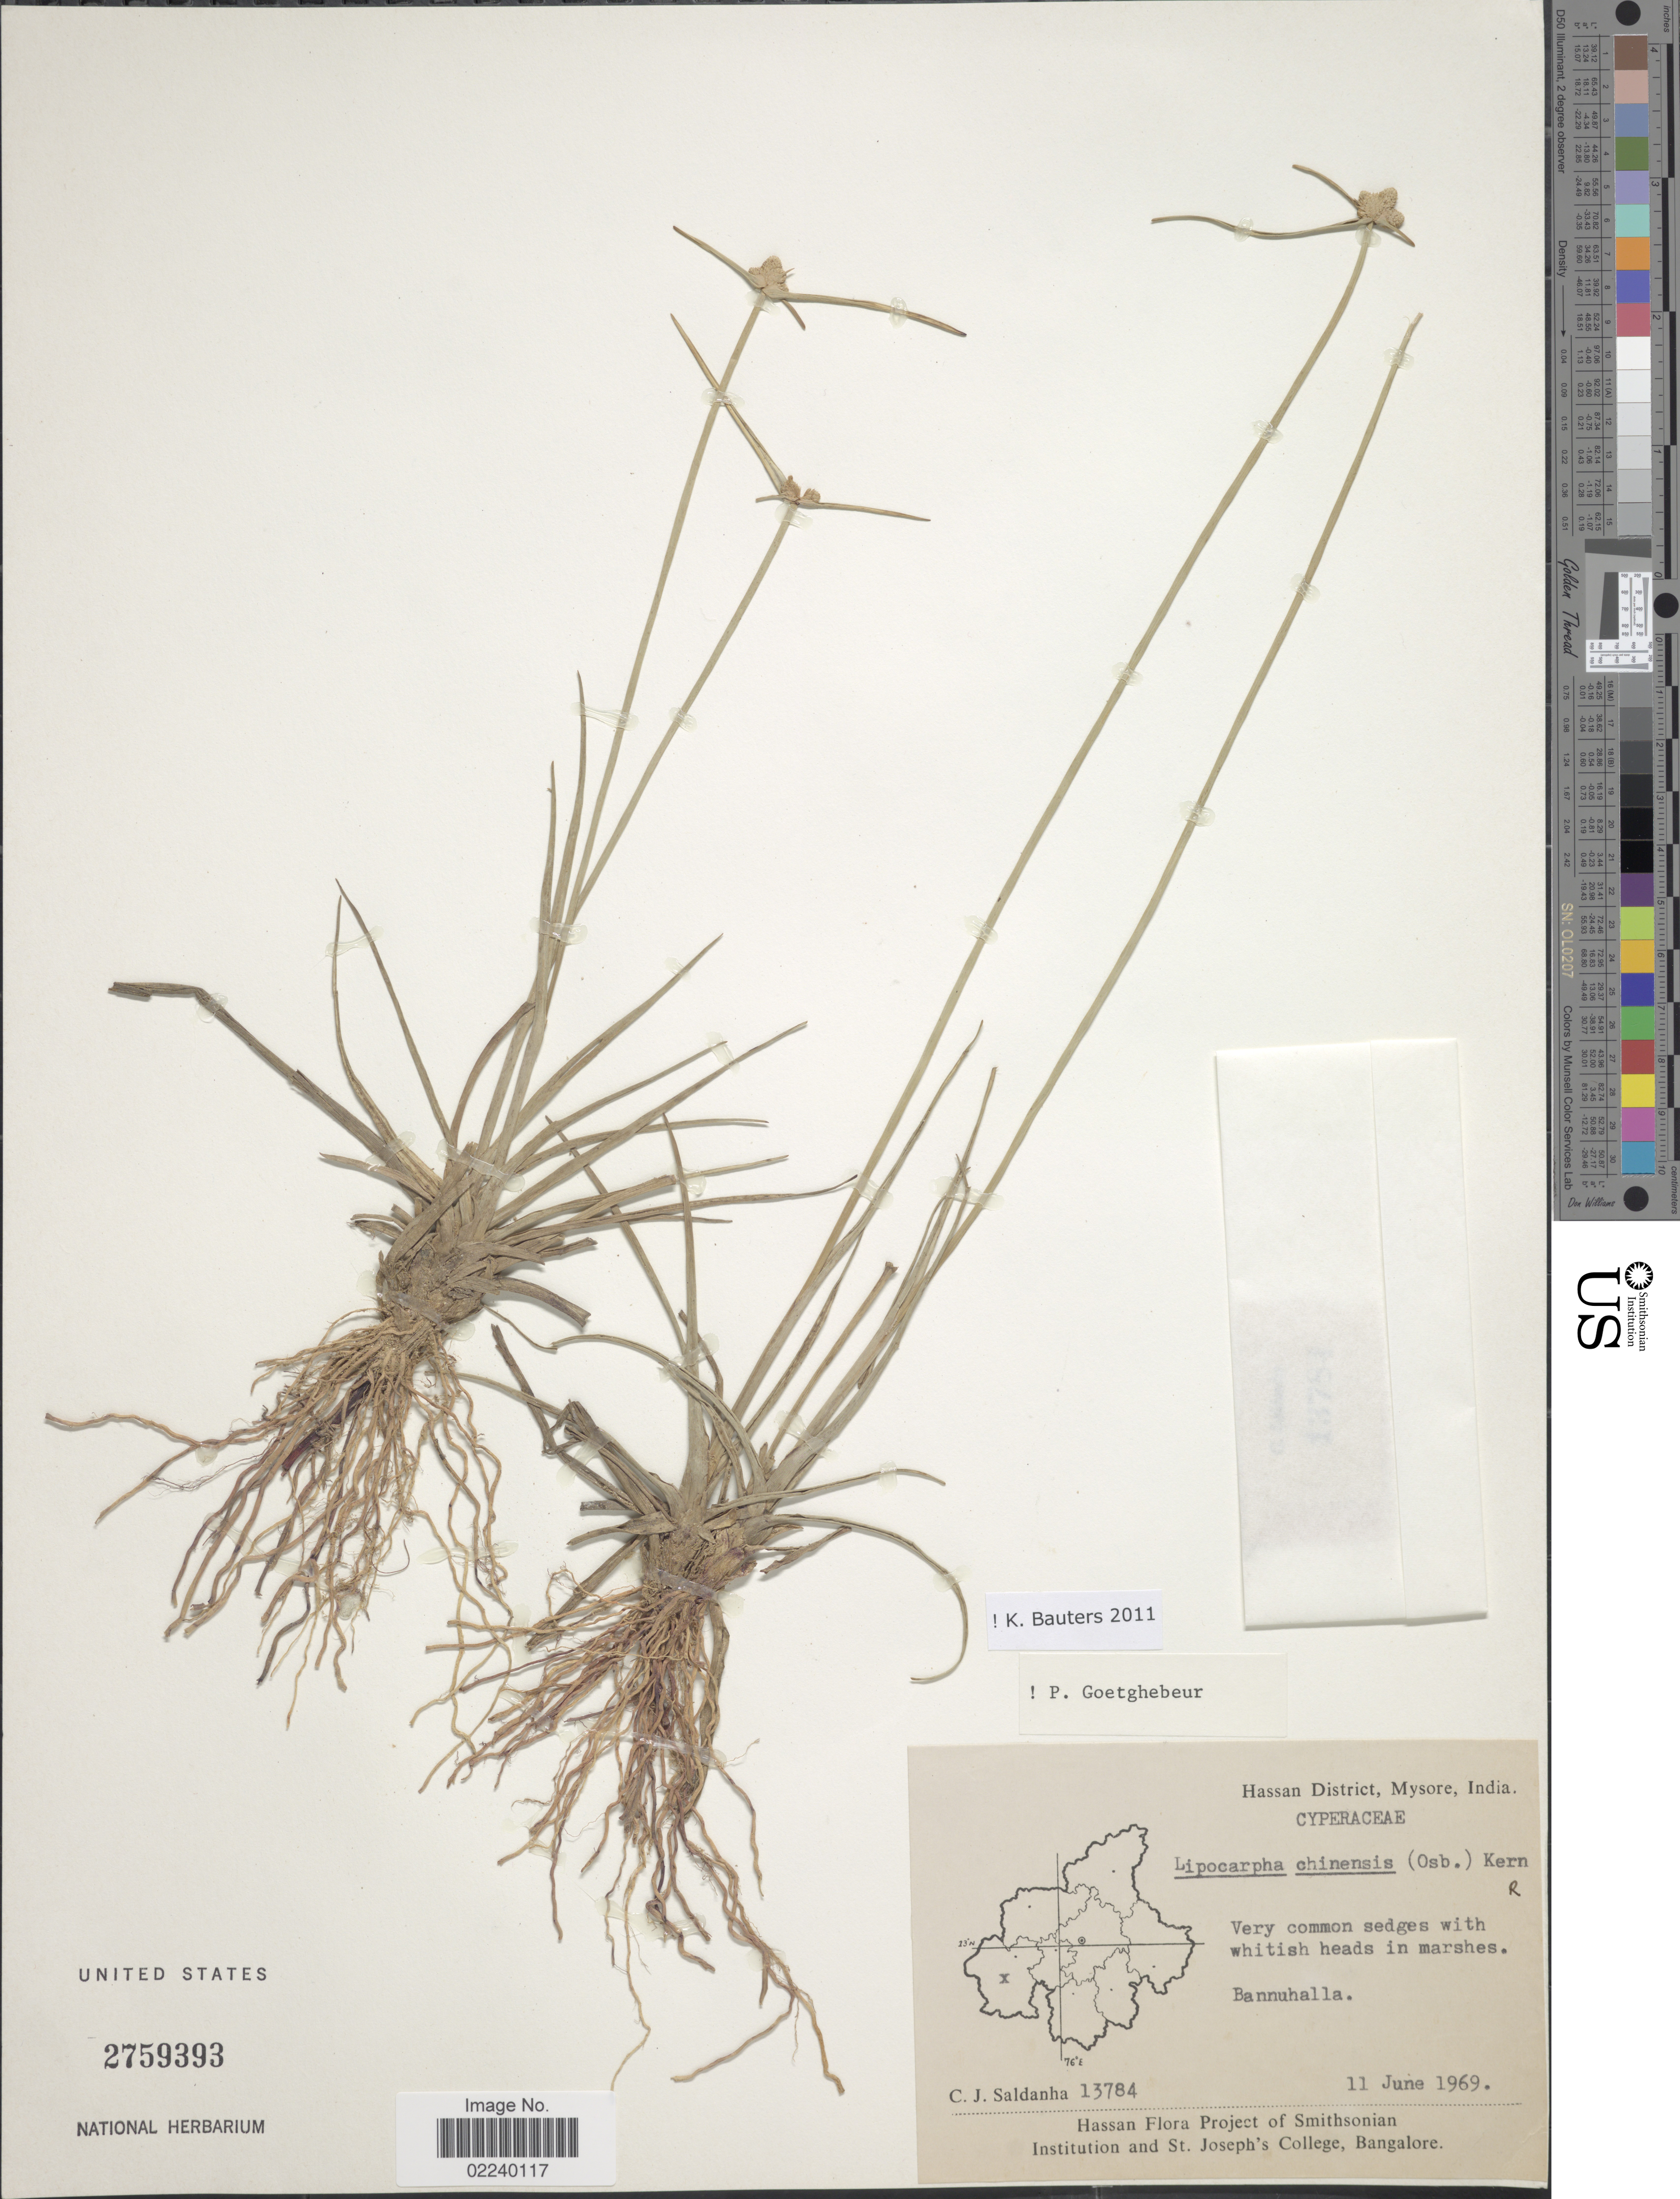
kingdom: Plantae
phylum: Tracheophyta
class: Liliopsida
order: Poales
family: Cyperaceae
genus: Cyperus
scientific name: Cyperus albescens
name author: (Steud.) Larridon & Govaerts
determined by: Strong, M. T., (US), Smithsonian Institution - National Museum of Natural History (UNITED STATES)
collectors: C. J. Saldanha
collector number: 13784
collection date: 1969-06-11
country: India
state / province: Karnataka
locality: Hassan District, Mysore, Bannuhalla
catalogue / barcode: US 2759393